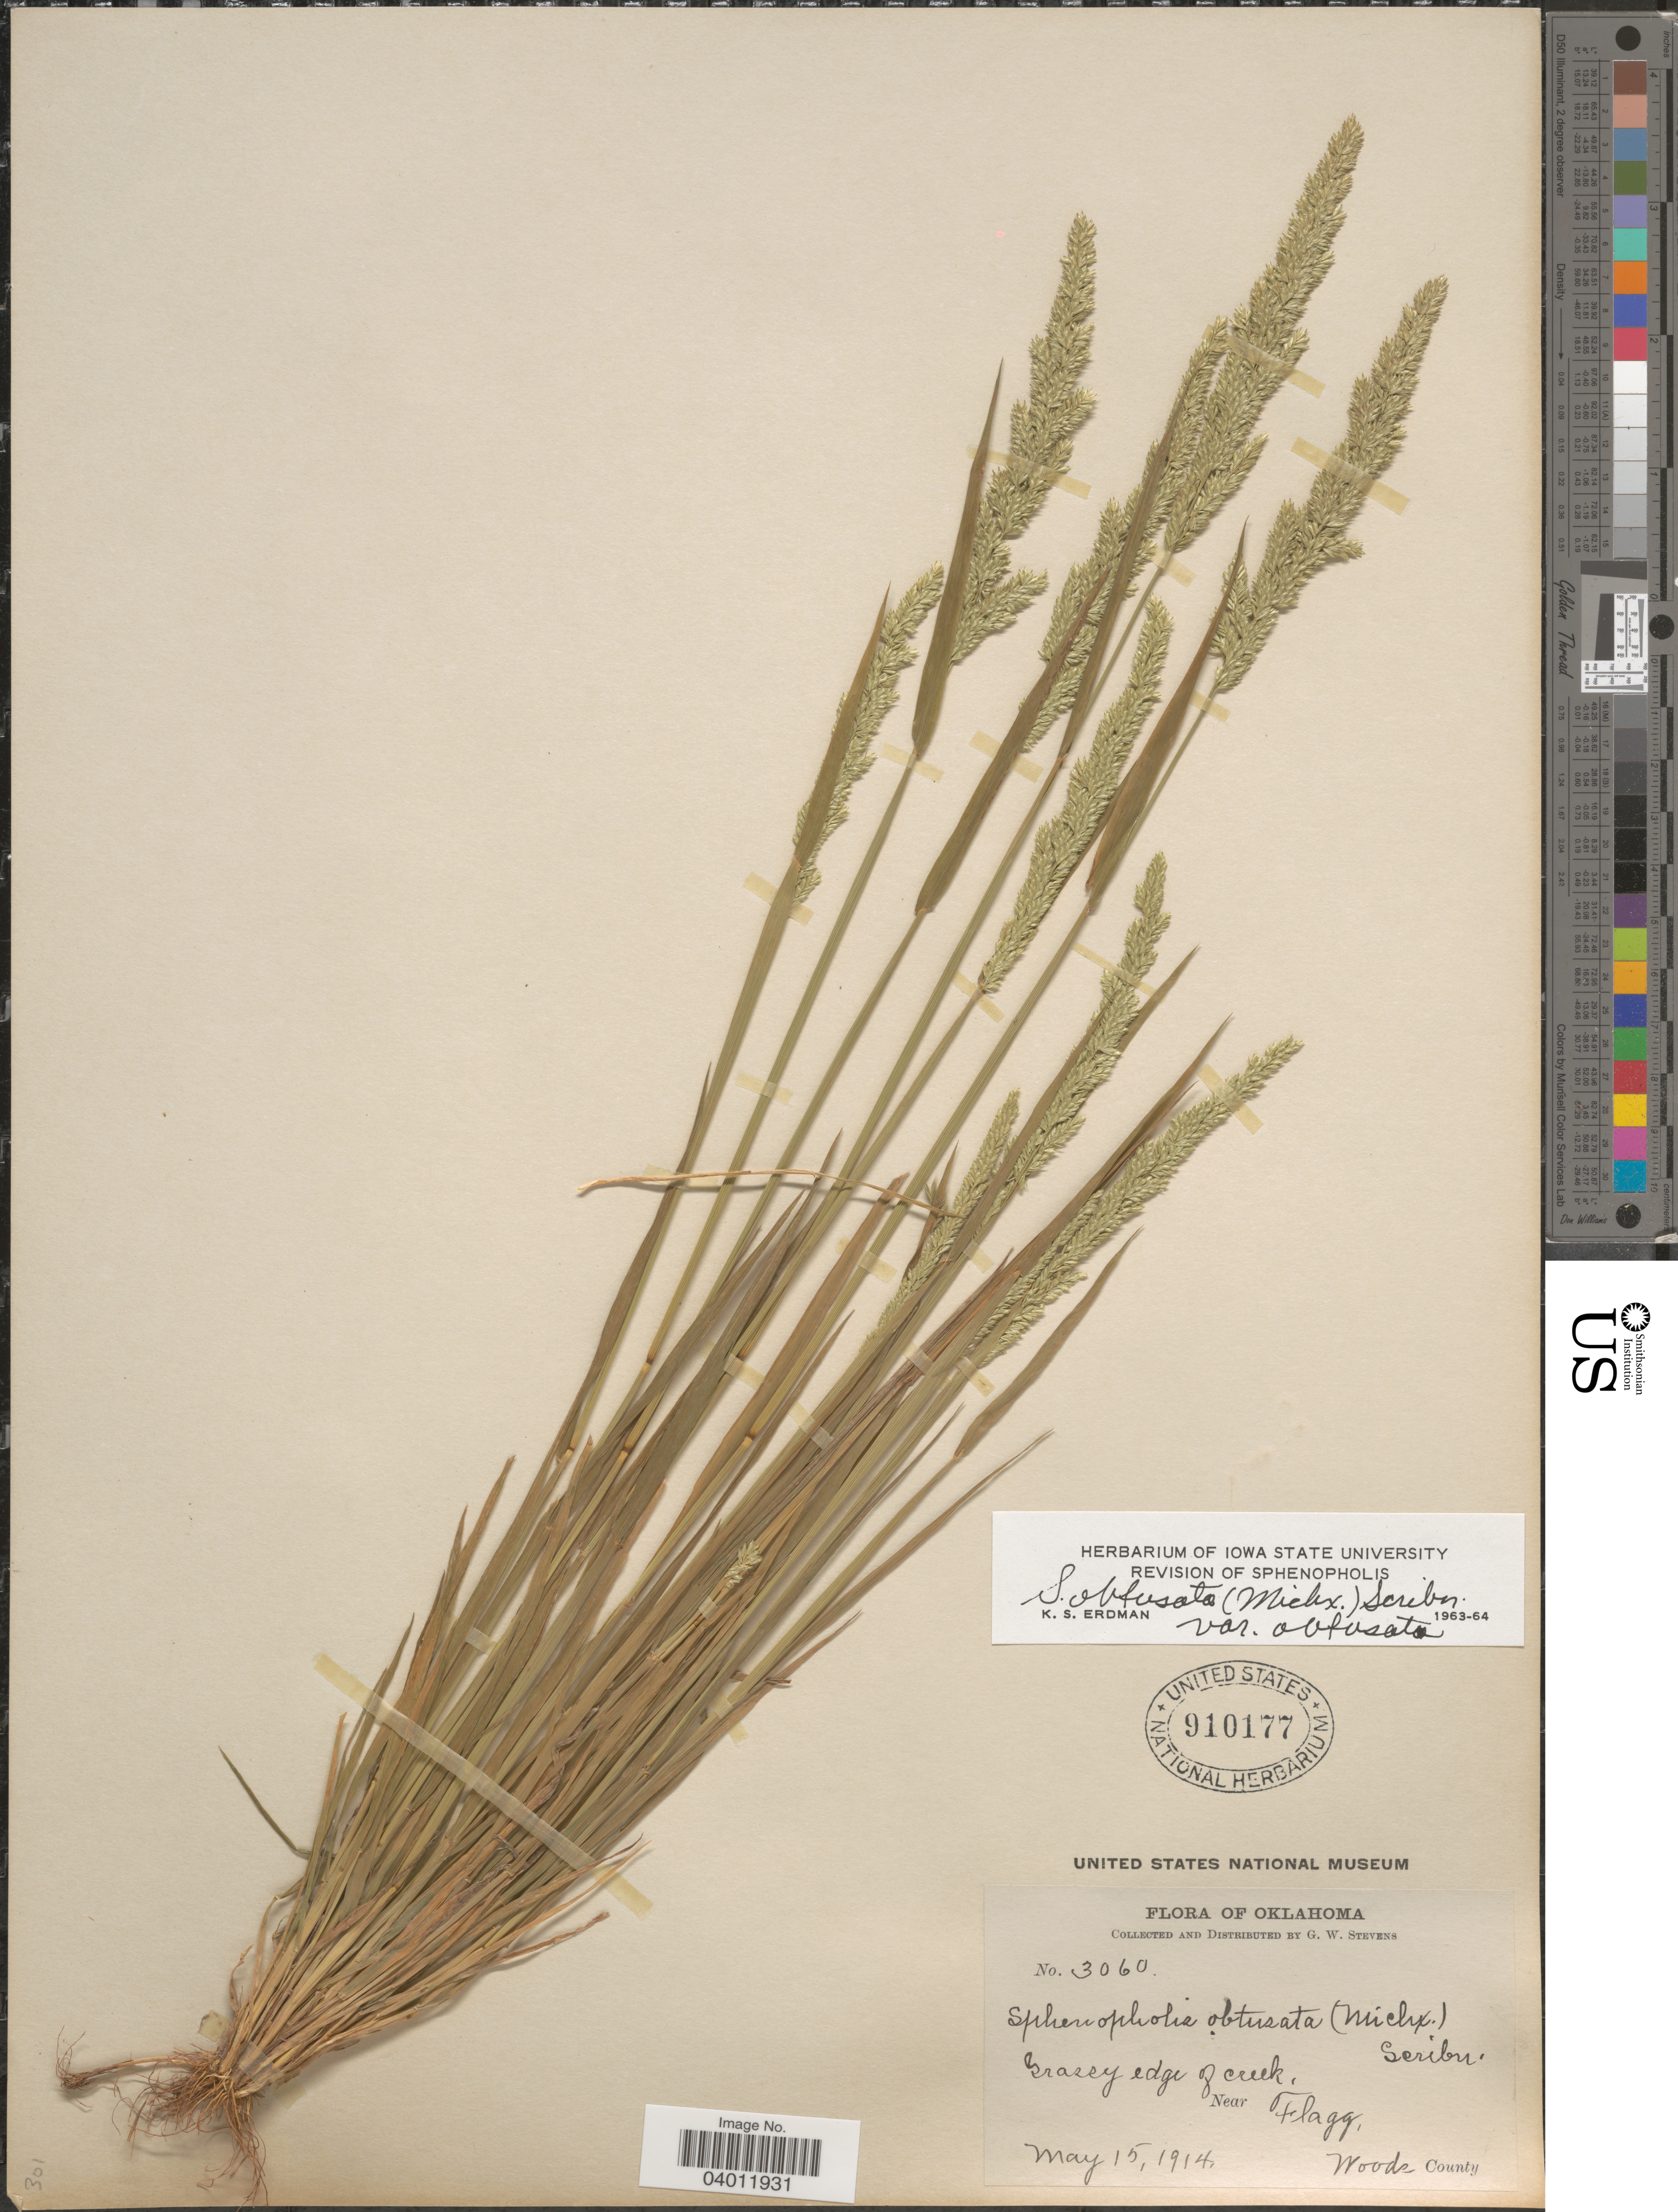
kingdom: Plantae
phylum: Tracheophyta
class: Liliopsida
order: Poales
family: Poaceae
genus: Sphenopholis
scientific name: Sphenopholis obtusata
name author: (Michx.) Scribn.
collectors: G. W. Stevens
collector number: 3060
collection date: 1914-05-15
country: United States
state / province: Oklahoma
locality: Near Flagg, Woods County.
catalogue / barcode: US 910177